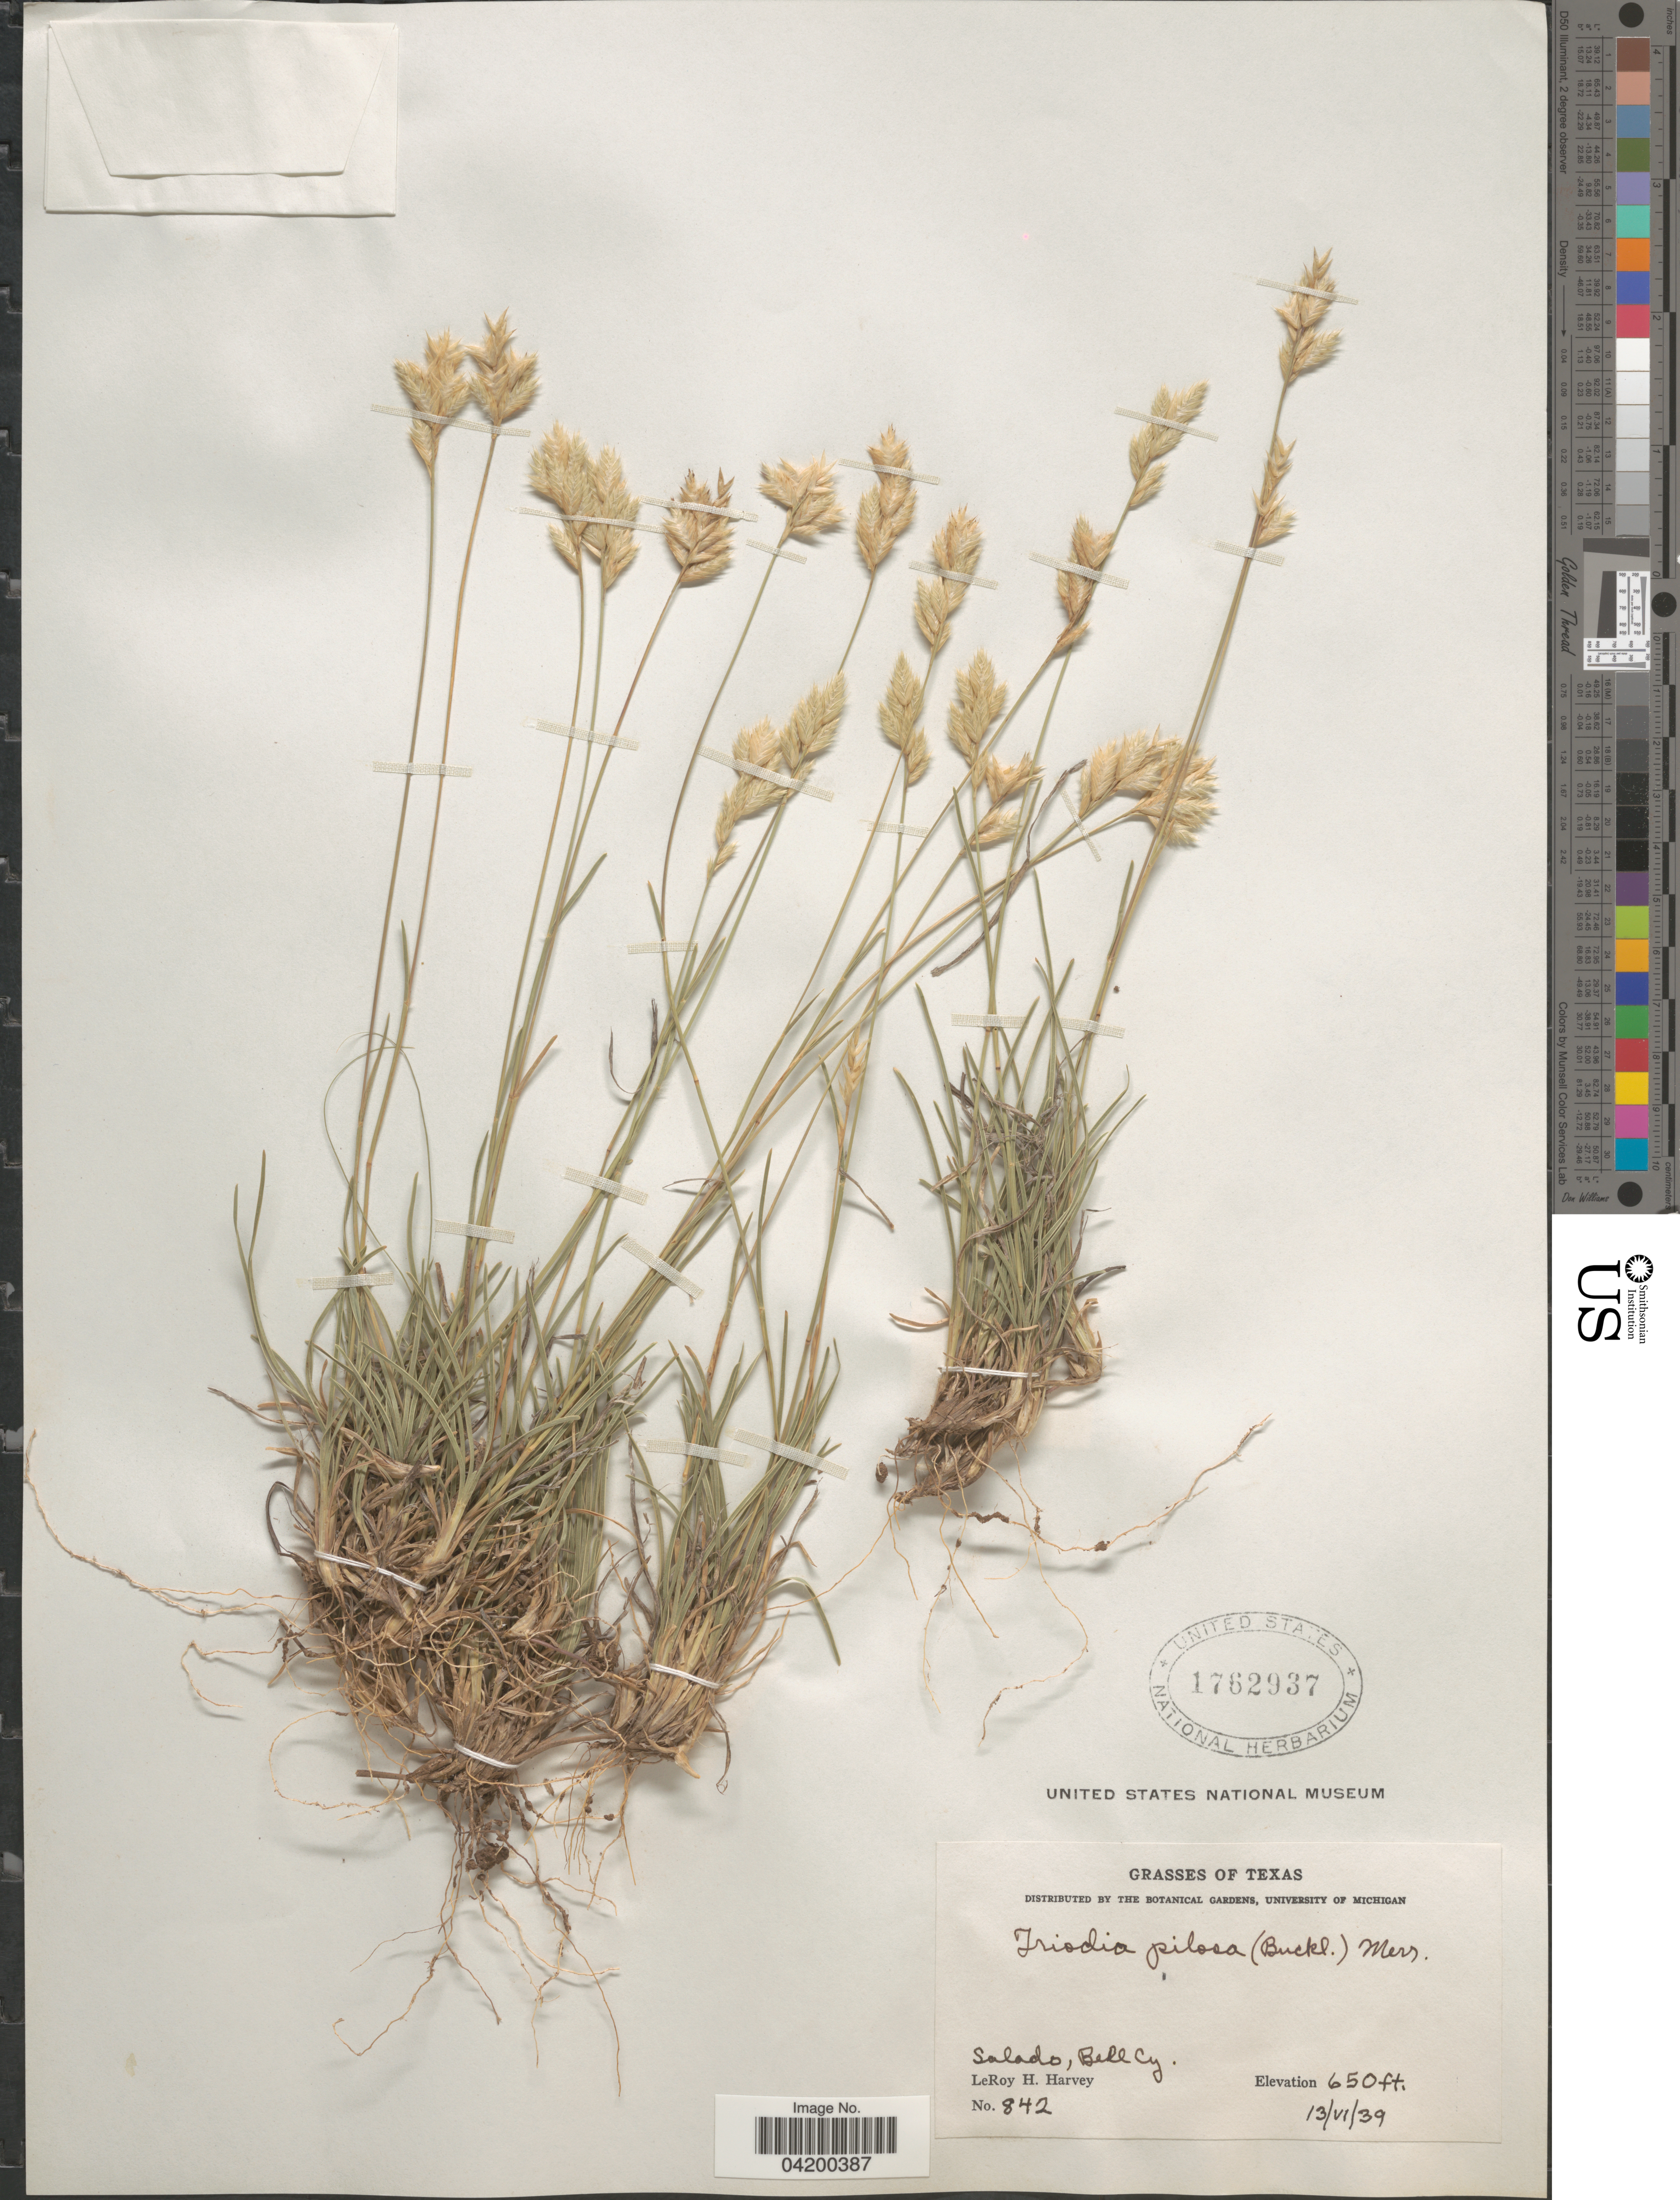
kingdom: Plantae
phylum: Tracheophyta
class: Liliopsida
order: Poales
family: Poaceae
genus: Erioneuron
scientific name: Erioneuron pilosum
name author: (Buckley) Nash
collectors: L. H. Harvey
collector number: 842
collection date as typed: Transcribed d/m/y: 13/6/39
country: United States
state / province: Texas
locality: Salado, Bell Cy.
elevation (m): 198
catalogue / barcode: US 1762937